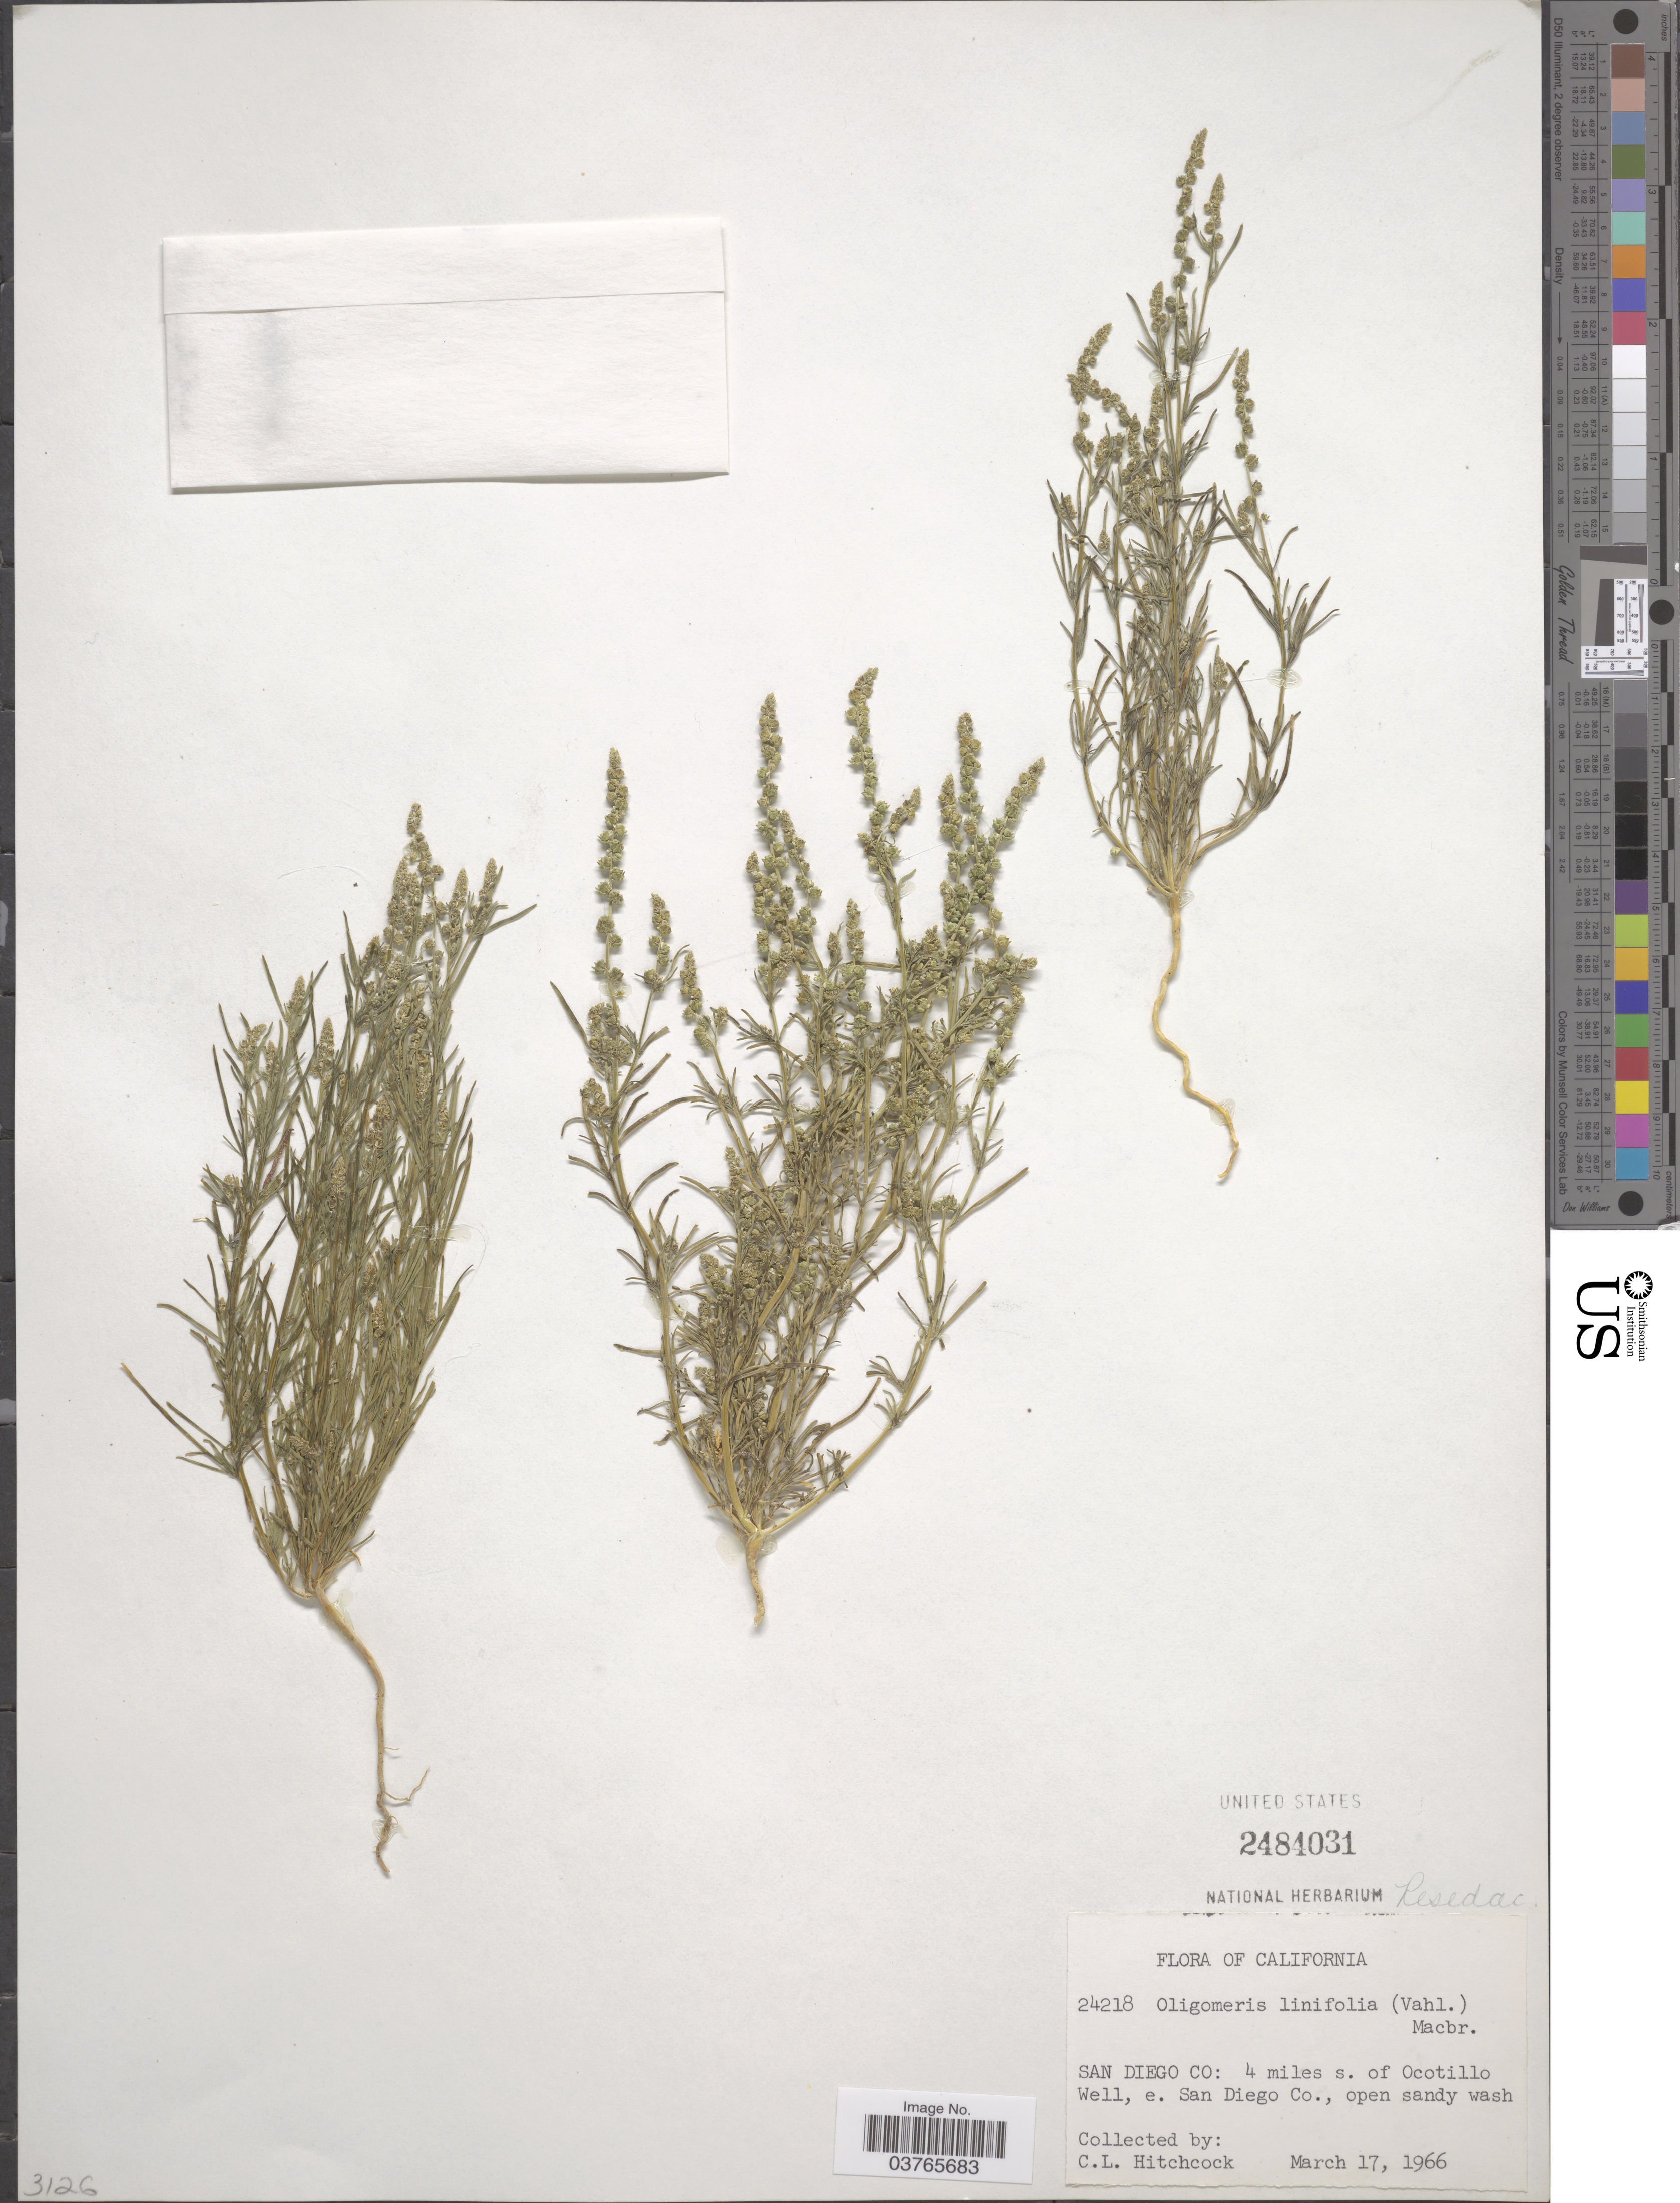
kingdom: Plantae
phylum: Tracheophyta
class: Magnoliopsida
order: Brassicales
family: Resedaceae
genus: Oligomeris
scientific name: Oligomeris linifolia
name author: (Vahl) J.F. Macbr.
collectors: C. L. Hitchcock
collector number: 24218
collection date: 1966-03-17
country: United States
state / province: California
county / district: San Diego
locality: San Diego Co: 4 miles s. of Ocotillo Well, e. San Diego.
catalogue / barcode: US 2484031